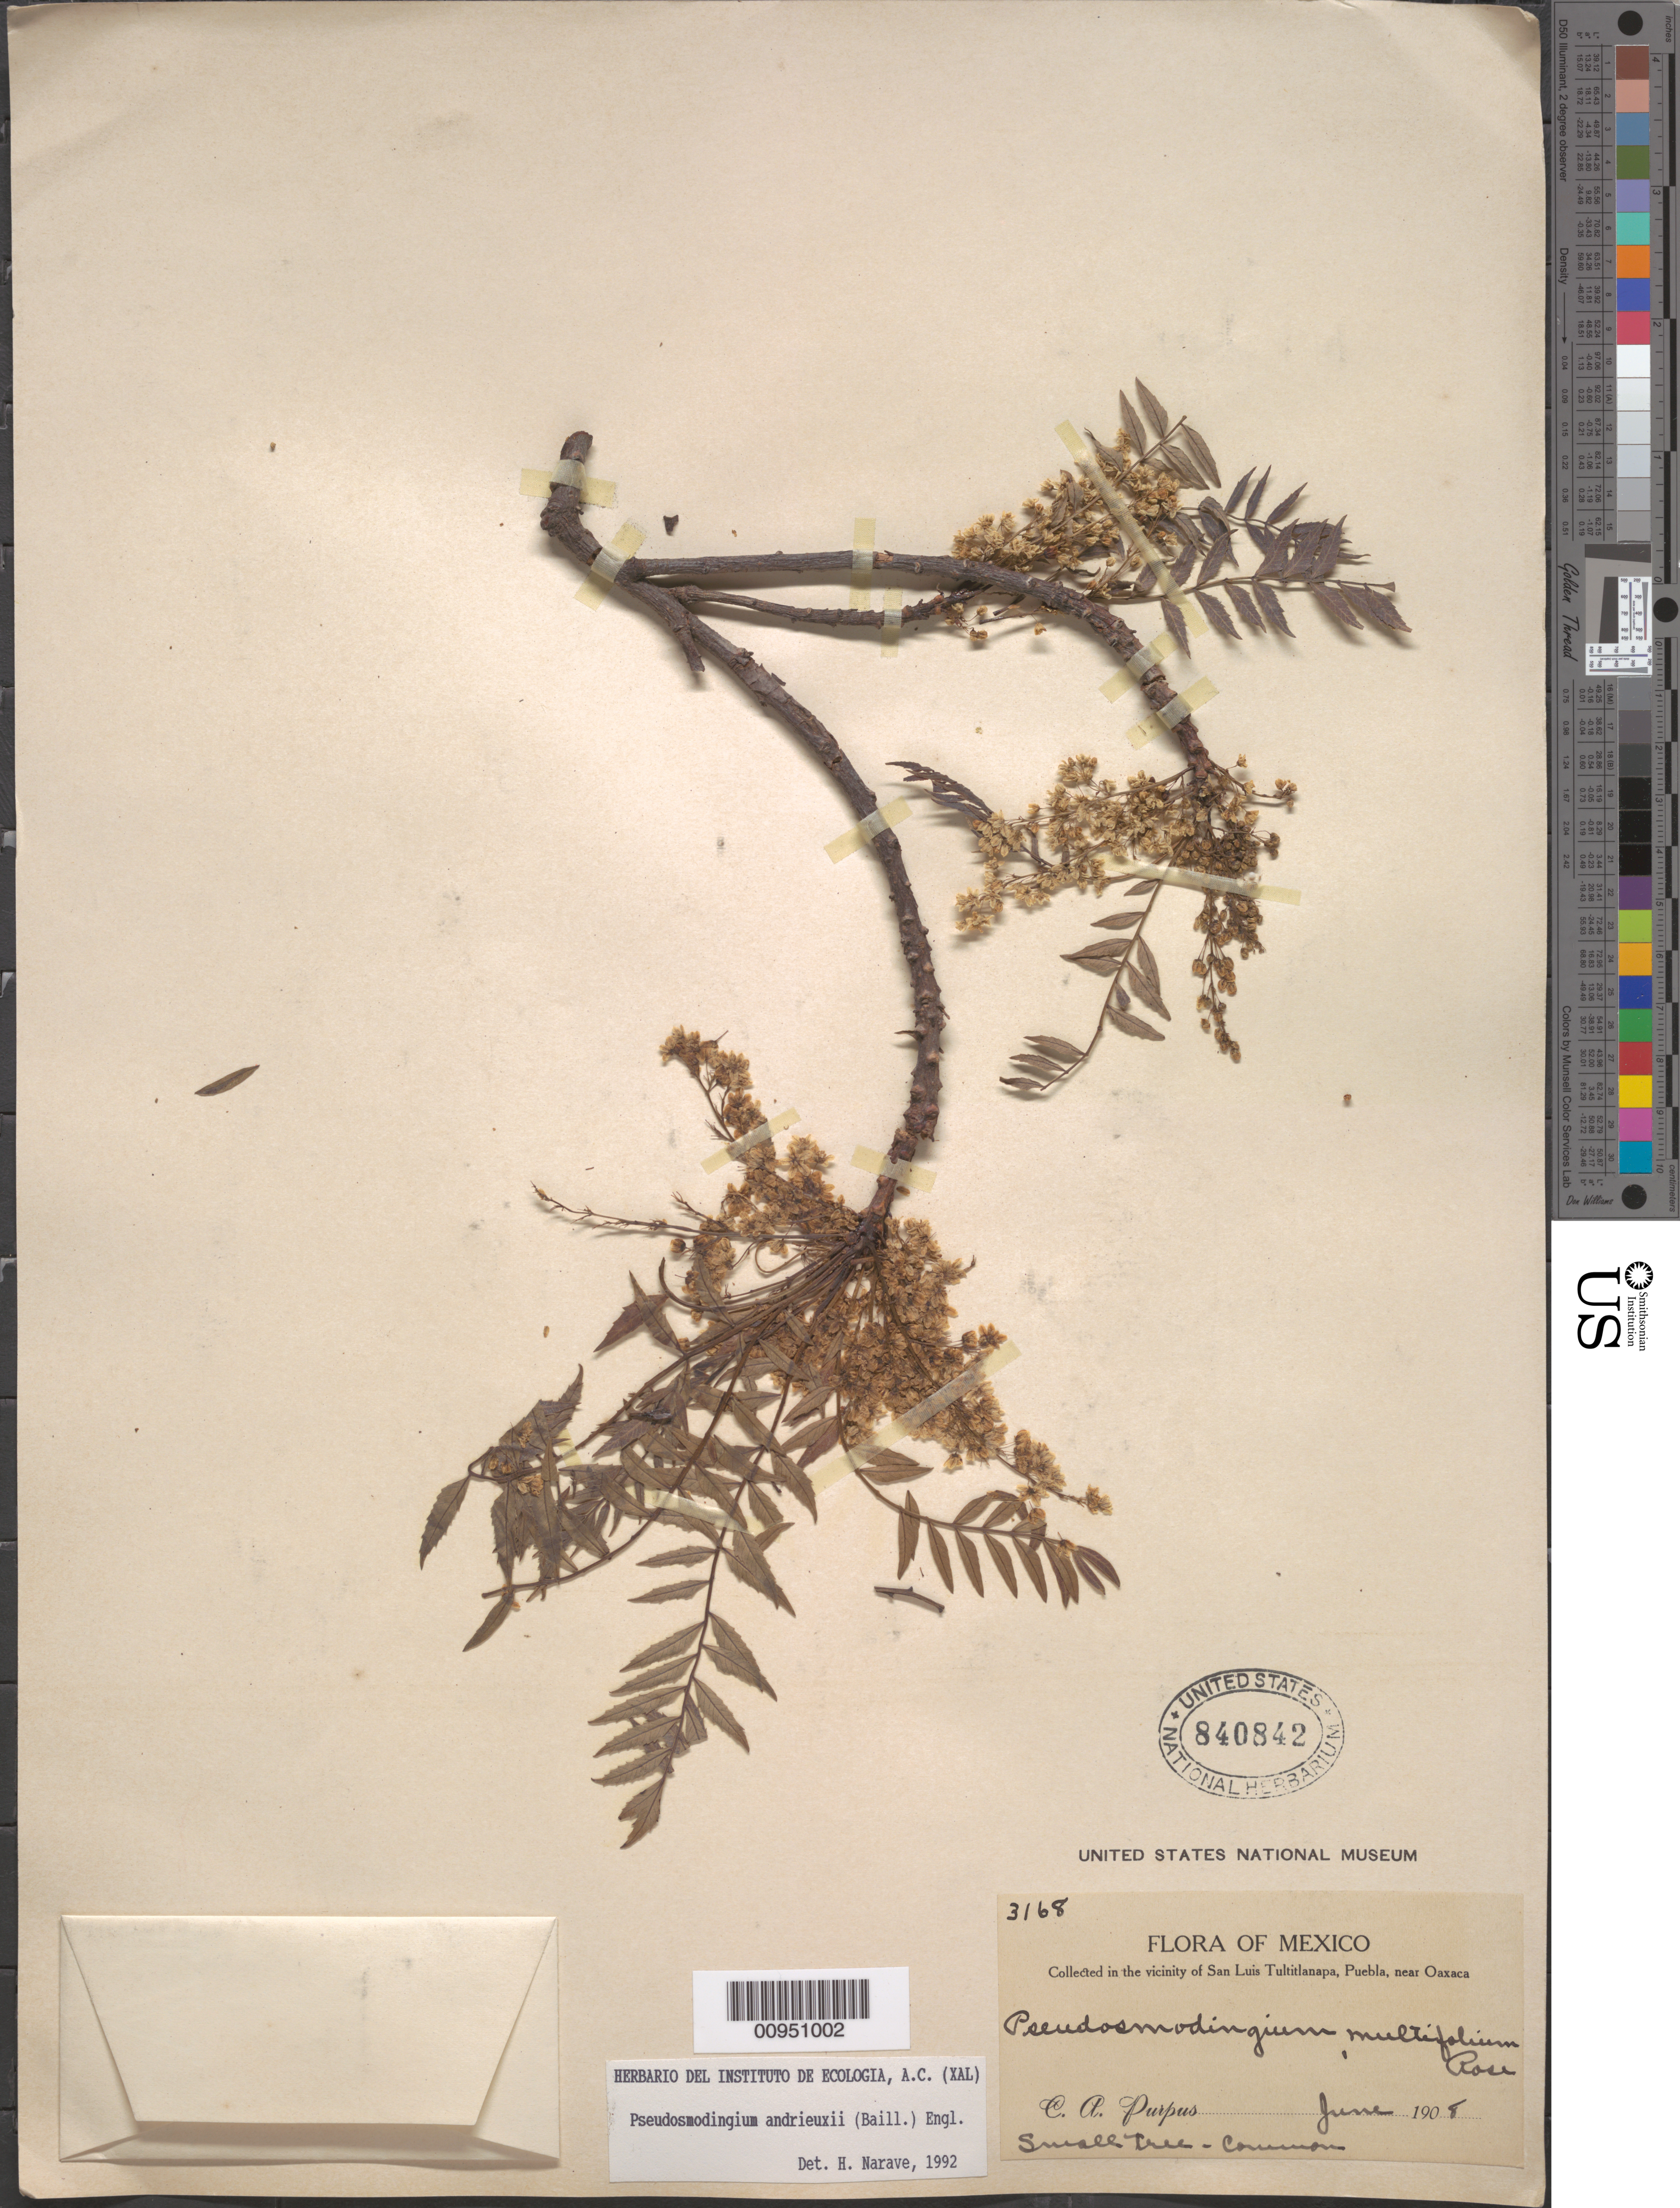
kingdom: Plantae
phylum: Tracheophyta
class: Magnoliopsida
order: Sapindales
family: Anacardiaceae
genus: Pseudosmodingium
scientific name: Pseudosmodingium andrieuxii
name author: (Baill.) Engl.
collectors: C. A. Purpus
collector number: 3168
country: Mexico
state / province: Oaxaca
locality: San Luis Tultitlanapa, Puebla near Oaxaca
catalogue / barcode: US 8400842